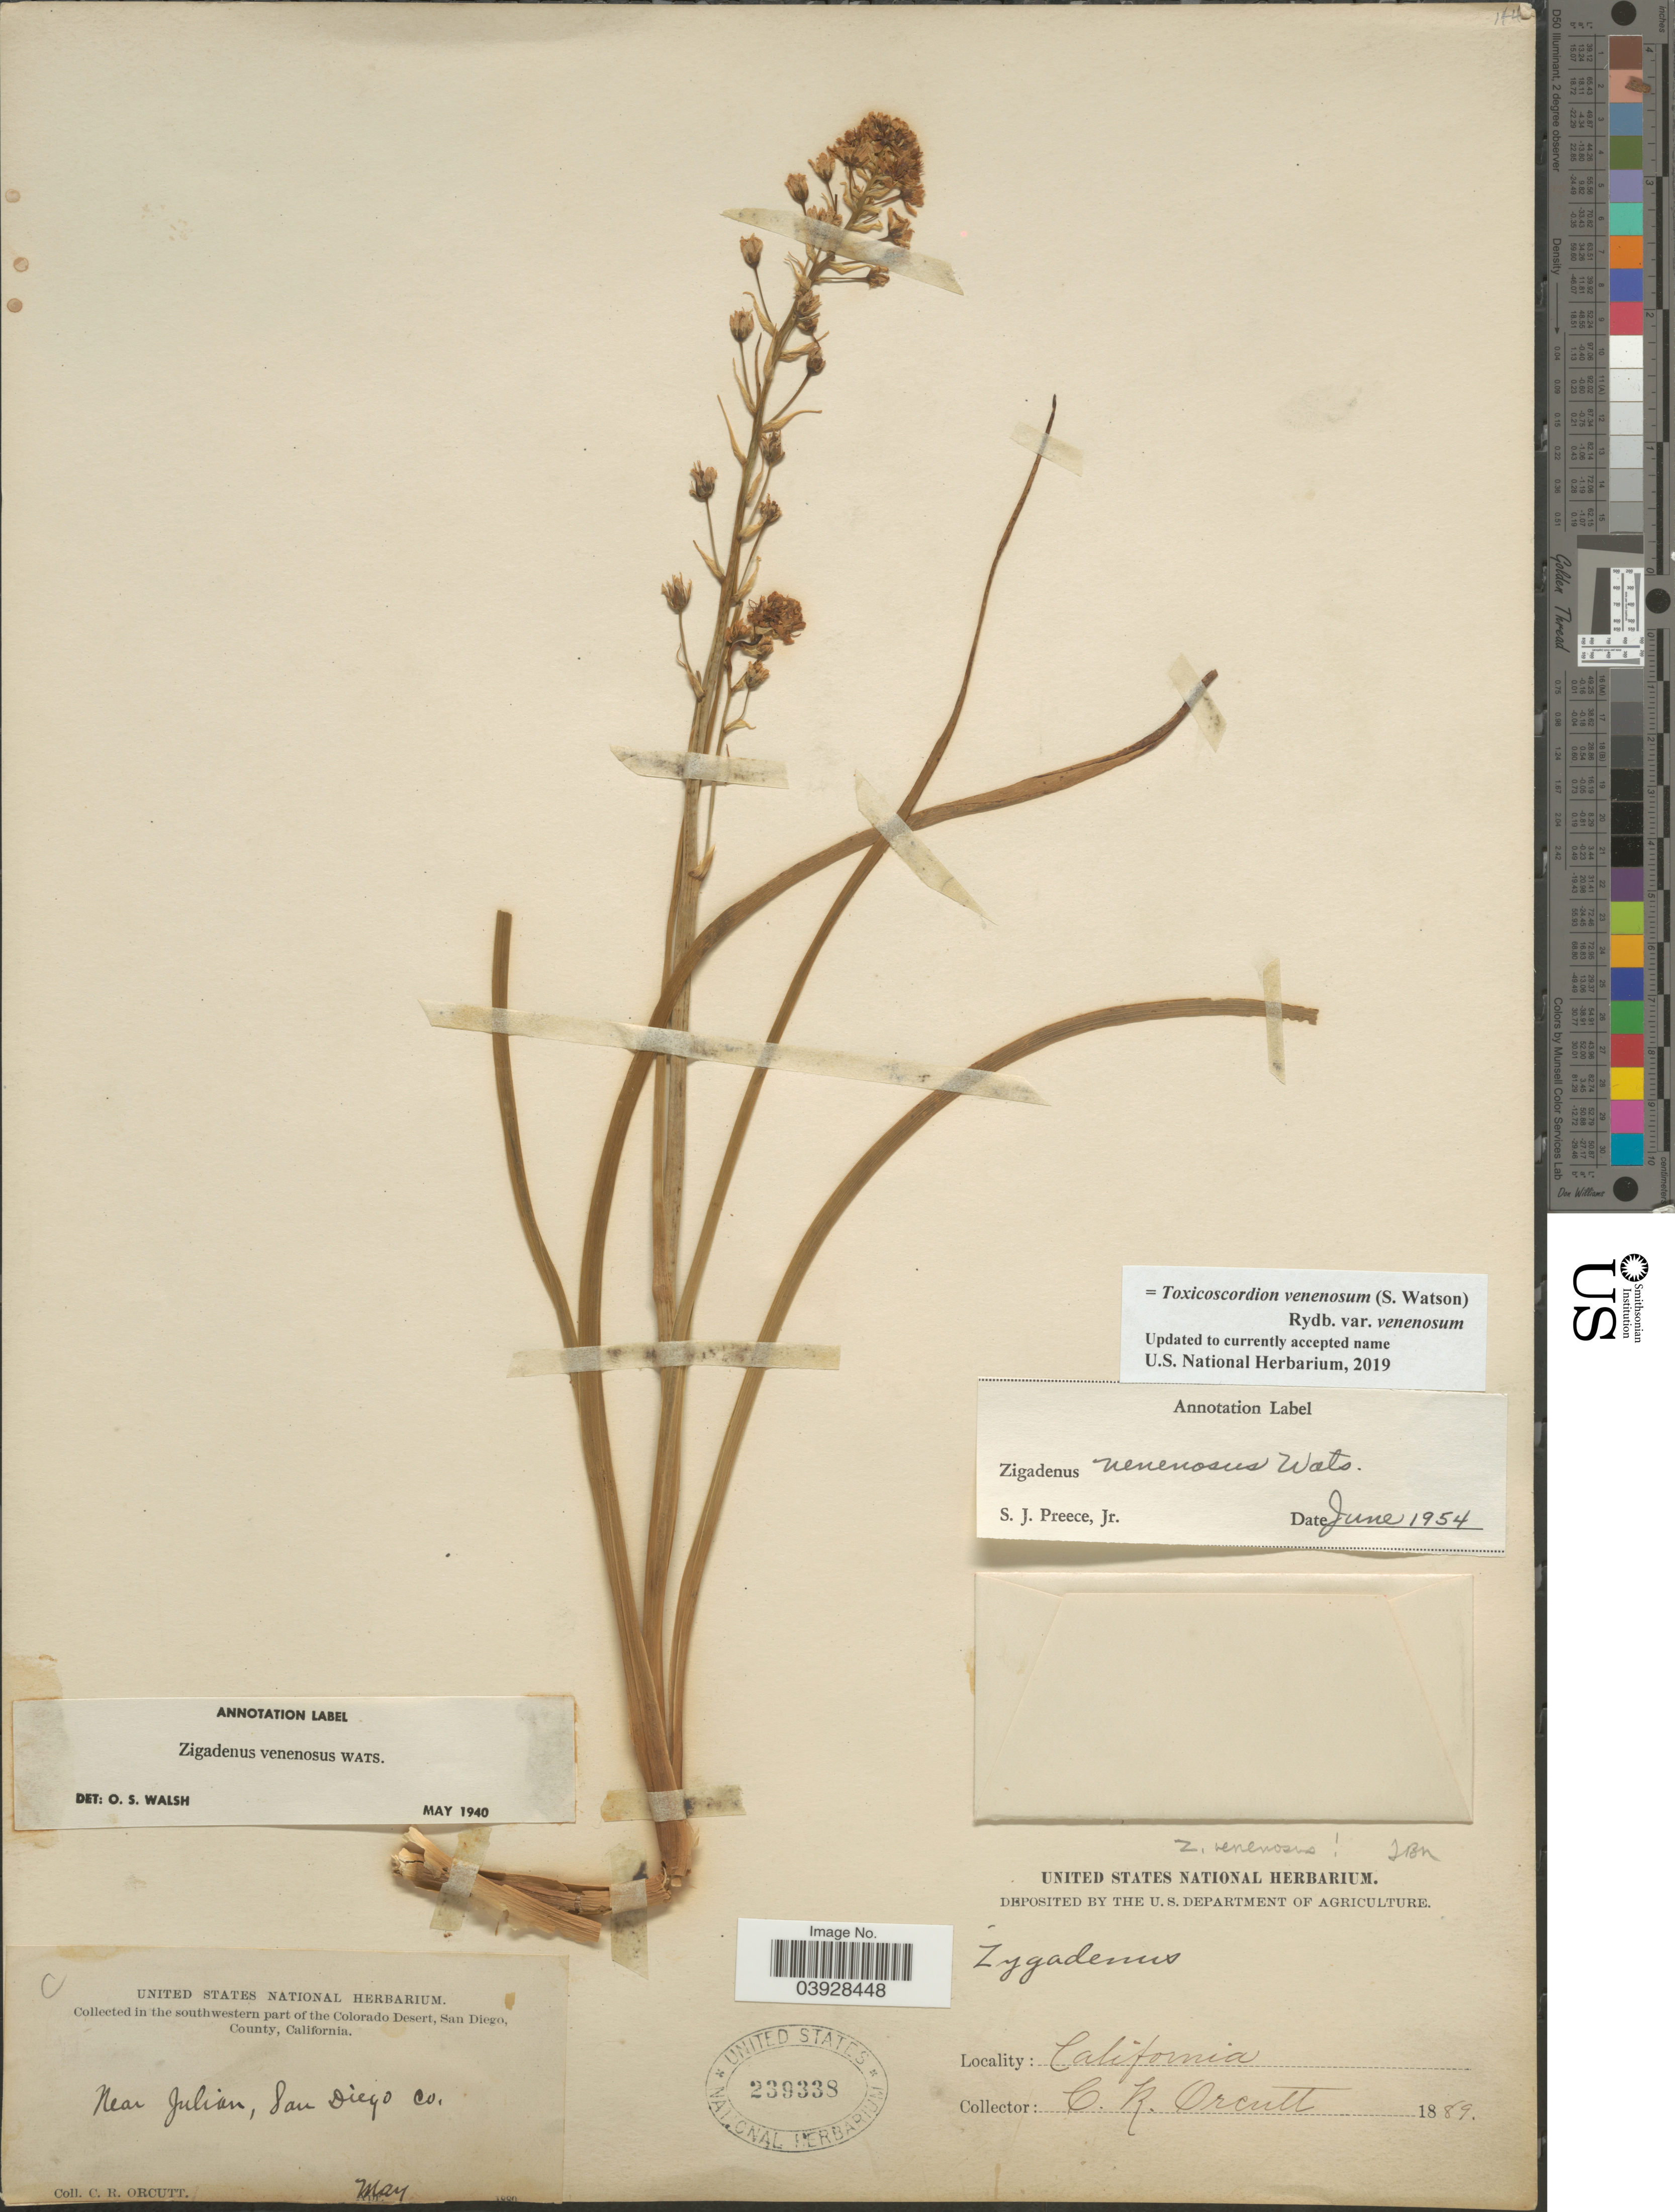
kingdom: Plantae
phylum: Tracheophyta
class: Liliopsida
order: Liliales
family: Melanthiaceae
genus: Toxicoscordion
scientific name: Toxicoscordion venenosum var. gramineum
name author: (Rydb.) Brasher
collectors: C. R. Orcutt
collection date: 1889-05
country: United States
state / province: California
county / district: San Diego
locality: In the southwestern part of the Colorado Desert, San Diego County. Near Julian.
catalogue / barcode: US 239338